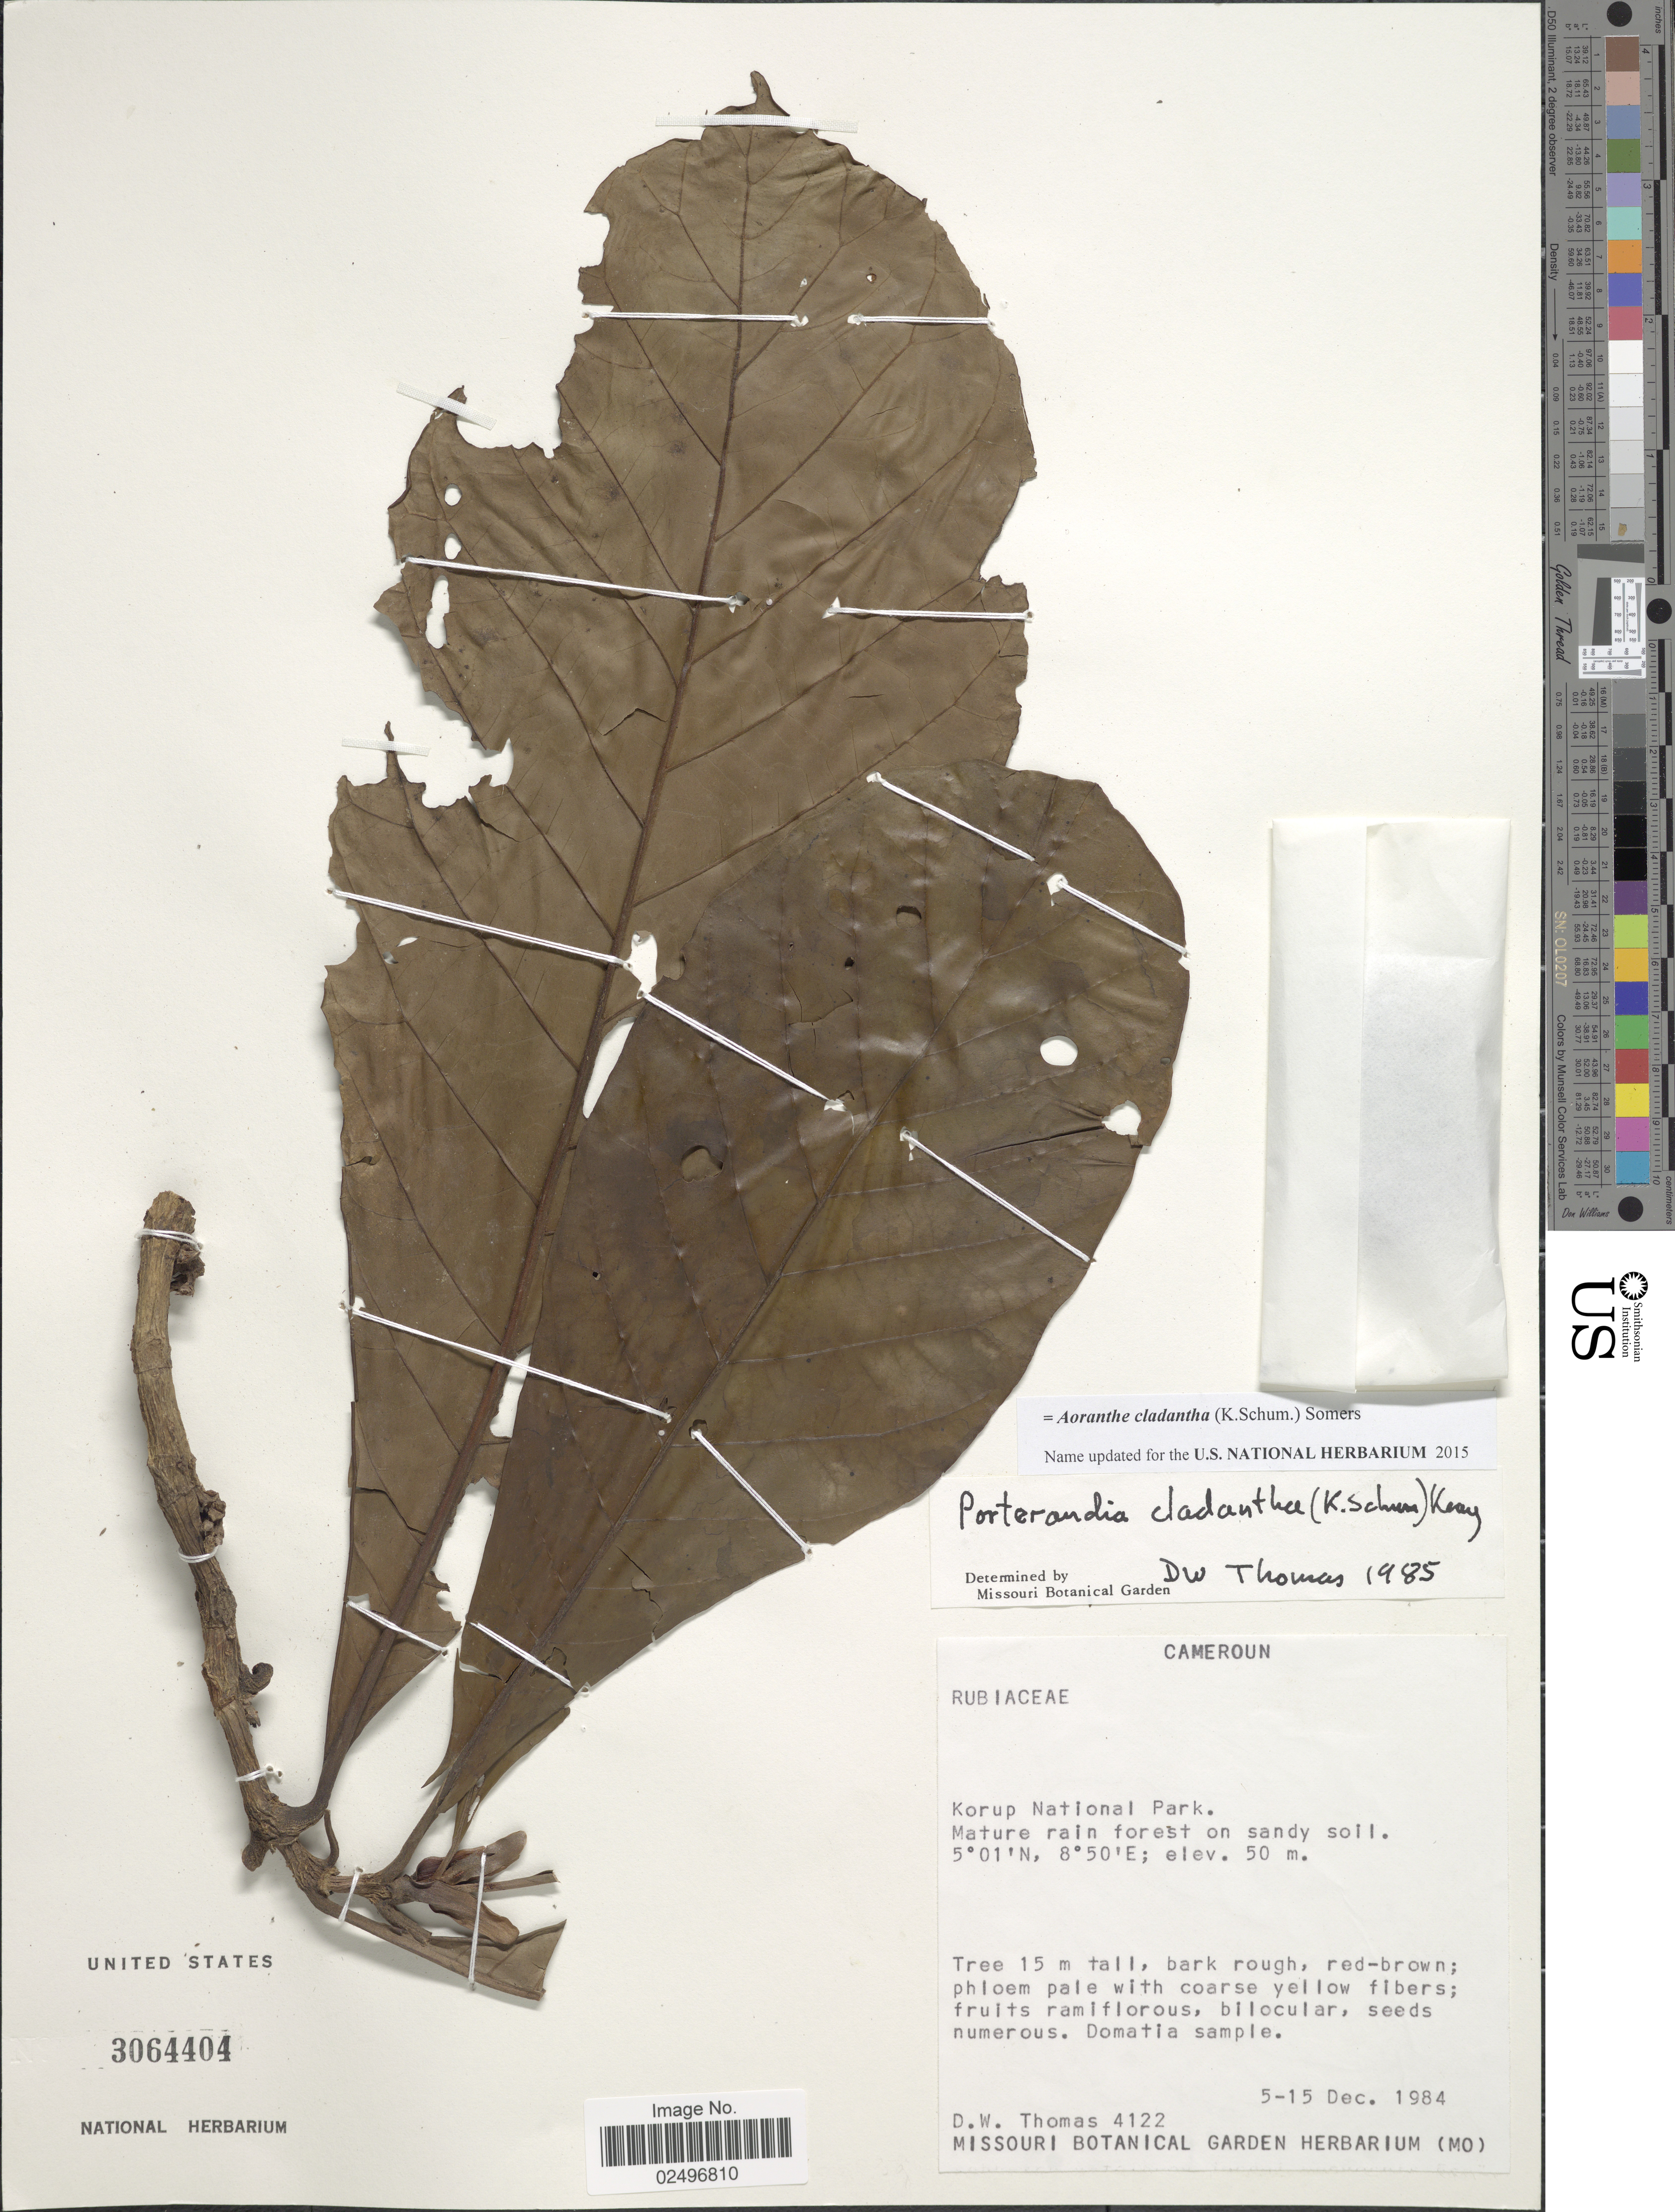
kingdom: Plantae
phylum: Tracheophyta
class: Magnoliopsida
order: Gentianales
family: Rubiaceae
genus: Aoranthe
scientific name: Aoranthe cladantha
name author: (K. Schum.) Somers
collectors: D. W. Thomas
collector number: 4122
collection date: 1984-12-05/1984-12-15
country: Cameroon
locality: Korup National Park, Mature rain forest on sandy soil.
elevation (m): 50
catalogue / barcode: US 3064404